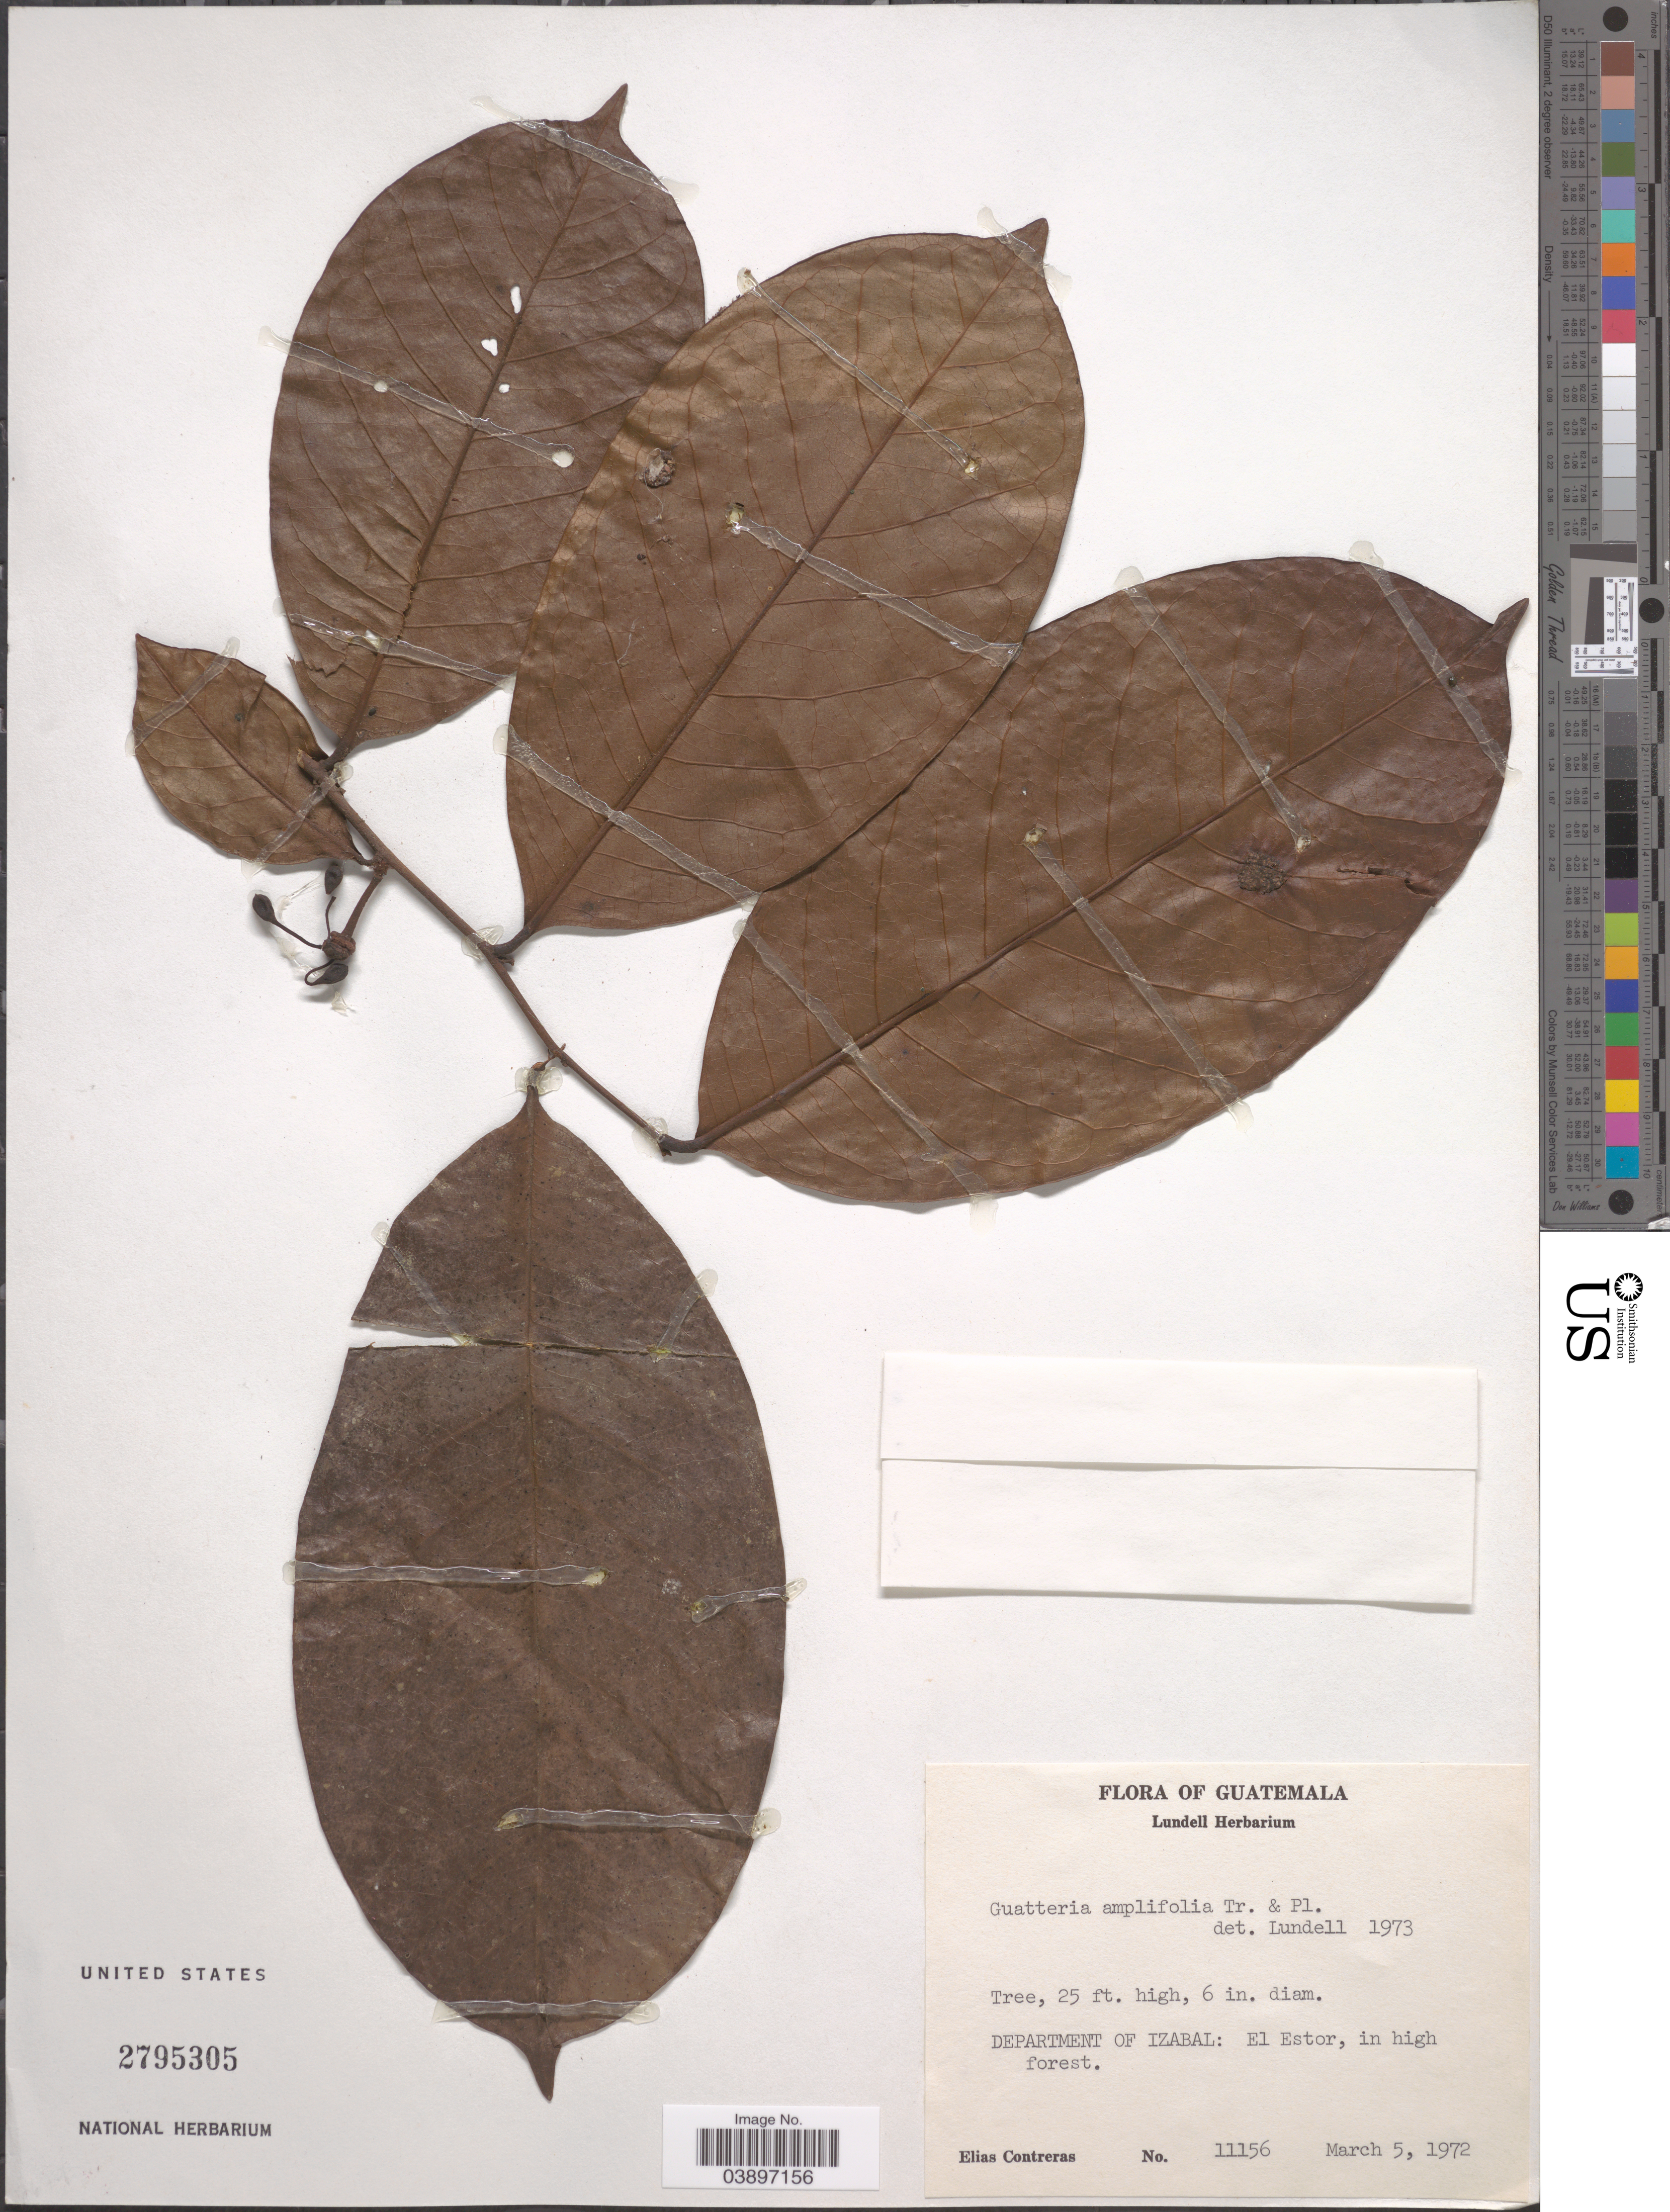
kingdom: Plantae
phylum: Tracheophyta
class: Magnoliopsida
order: Magnoliales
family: Annonaceae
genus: Guatteria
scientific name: Guatteria amplifolia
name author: Triana & Planch.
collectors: E. Contreras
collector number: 11156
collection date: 1972-03-05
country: Guatemala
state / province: Izabal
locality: Department of Izabal: El Estor.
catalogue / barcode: US 2795305